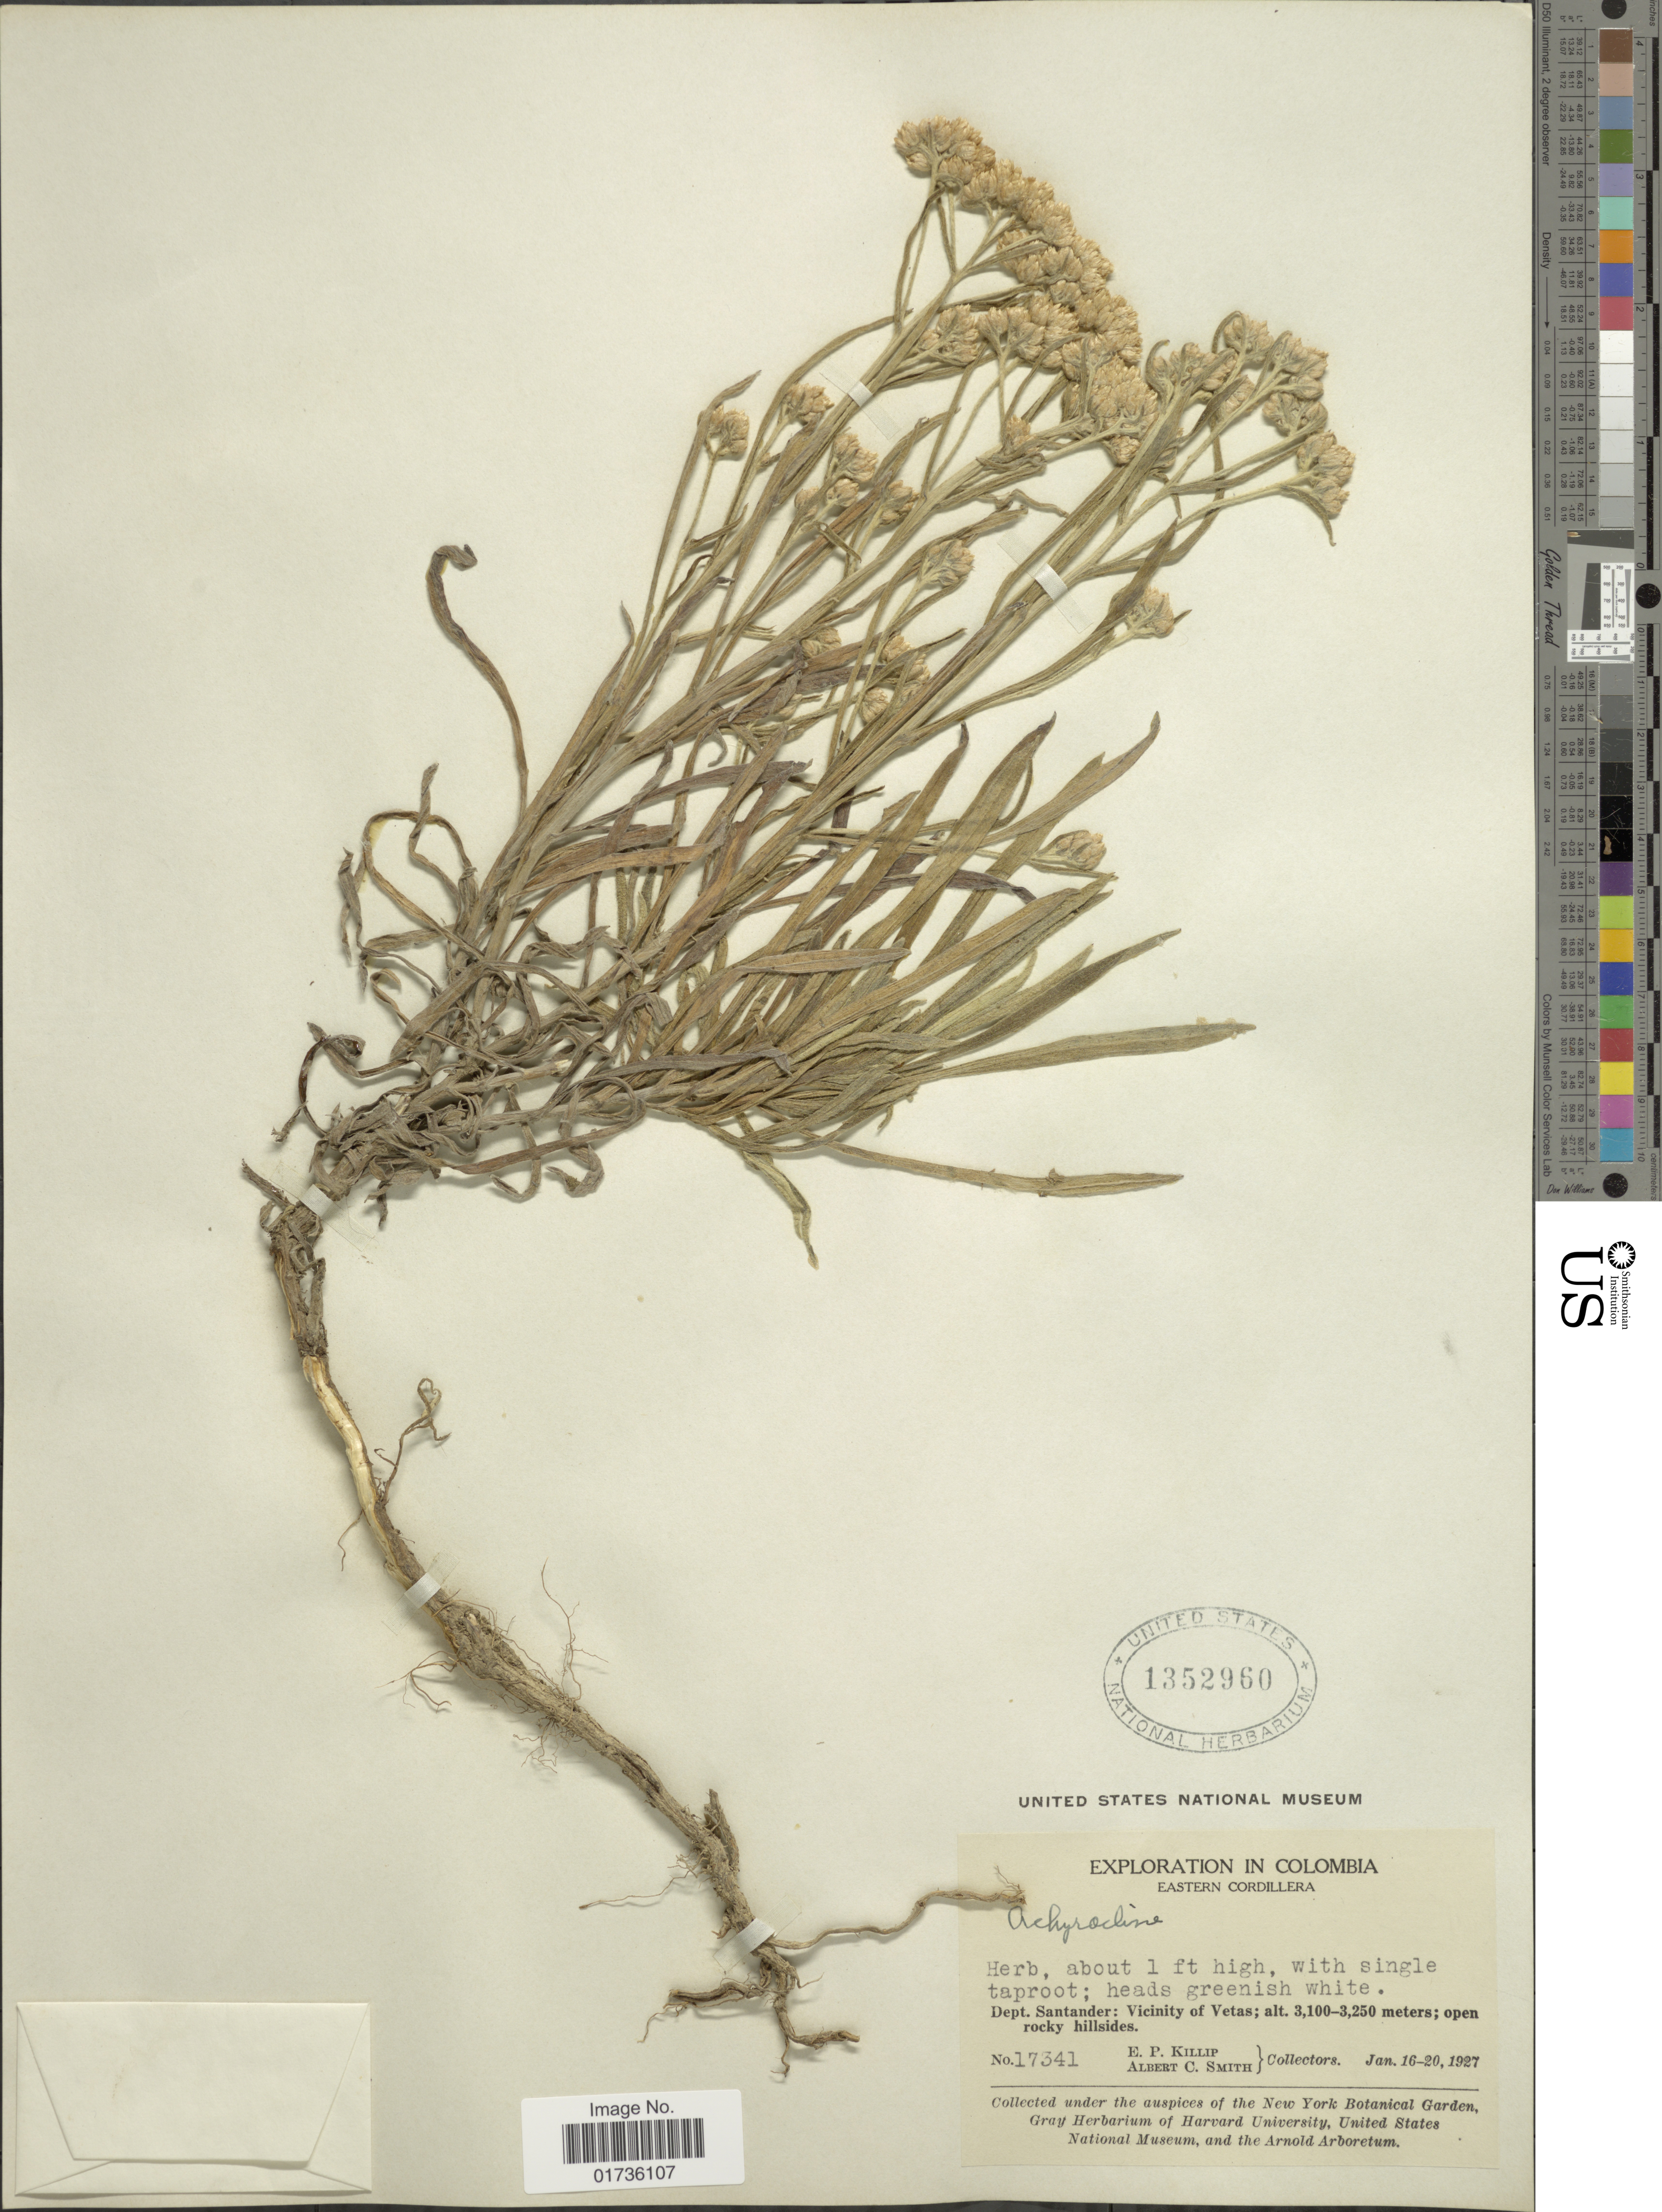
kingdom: Plantae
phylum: Tracheophyta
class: Magnoliopsida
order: Asterales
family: Asteraceae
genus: Achyrocline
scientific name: Achyrocline sp.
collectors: E. P. Killip & A. C. Smith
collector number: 17341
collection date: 1927-01-16/1927-01-20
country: Colombia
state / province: Santander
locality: Eastern Cordillera, Dept. Santander: Vicinity of Vetas, open rocky hillsides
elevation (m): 3100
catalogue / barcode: US 1352960